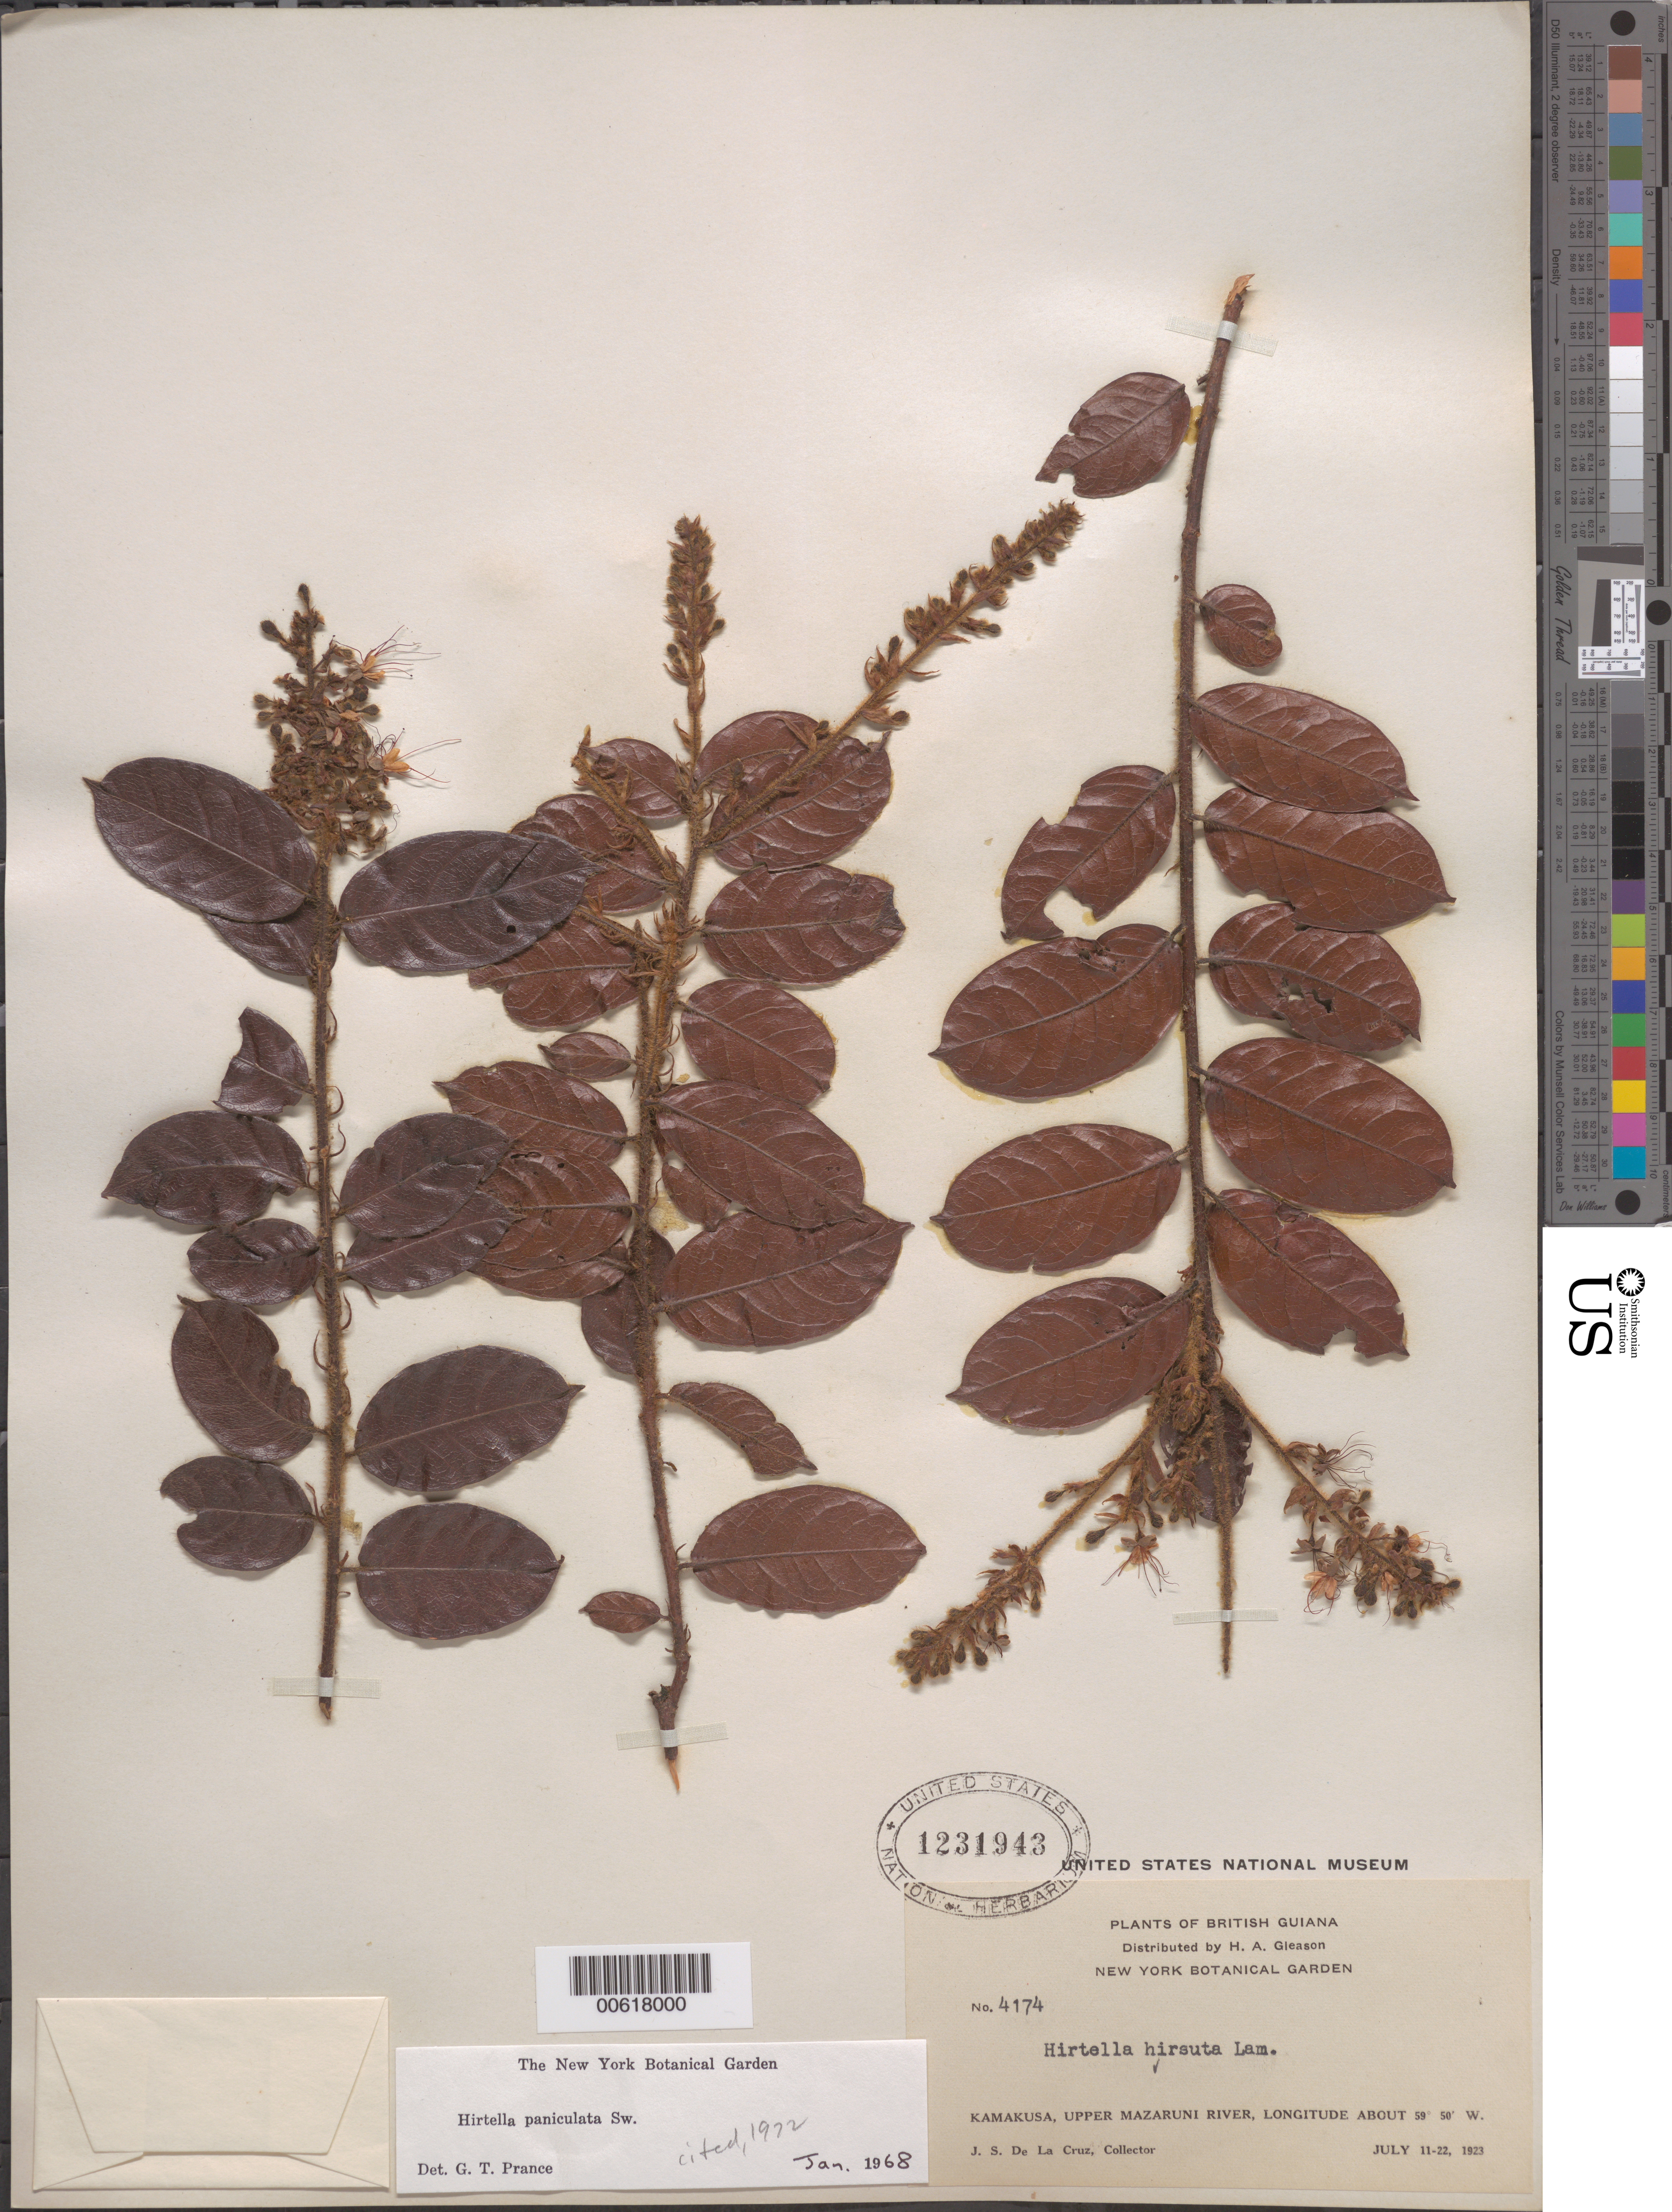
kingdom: Plantae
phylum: Tracheophyta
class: Magnoliopsida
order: Malpighiales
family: Chrysobalanaceae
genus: Hirtella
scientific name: Hirtella paniculata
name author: Sw.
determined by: Prance, G. T.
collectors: J. S. de la Cruz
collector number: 4174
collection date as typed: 11-Jul-23 to 22-Jul-23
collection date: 1923-07-11/1923-07-22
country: Guyana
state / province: Cuyuni-Mazaruni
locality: Kamakusa, Upper Mazaruni R.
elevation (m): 100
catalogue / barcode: US 1231943